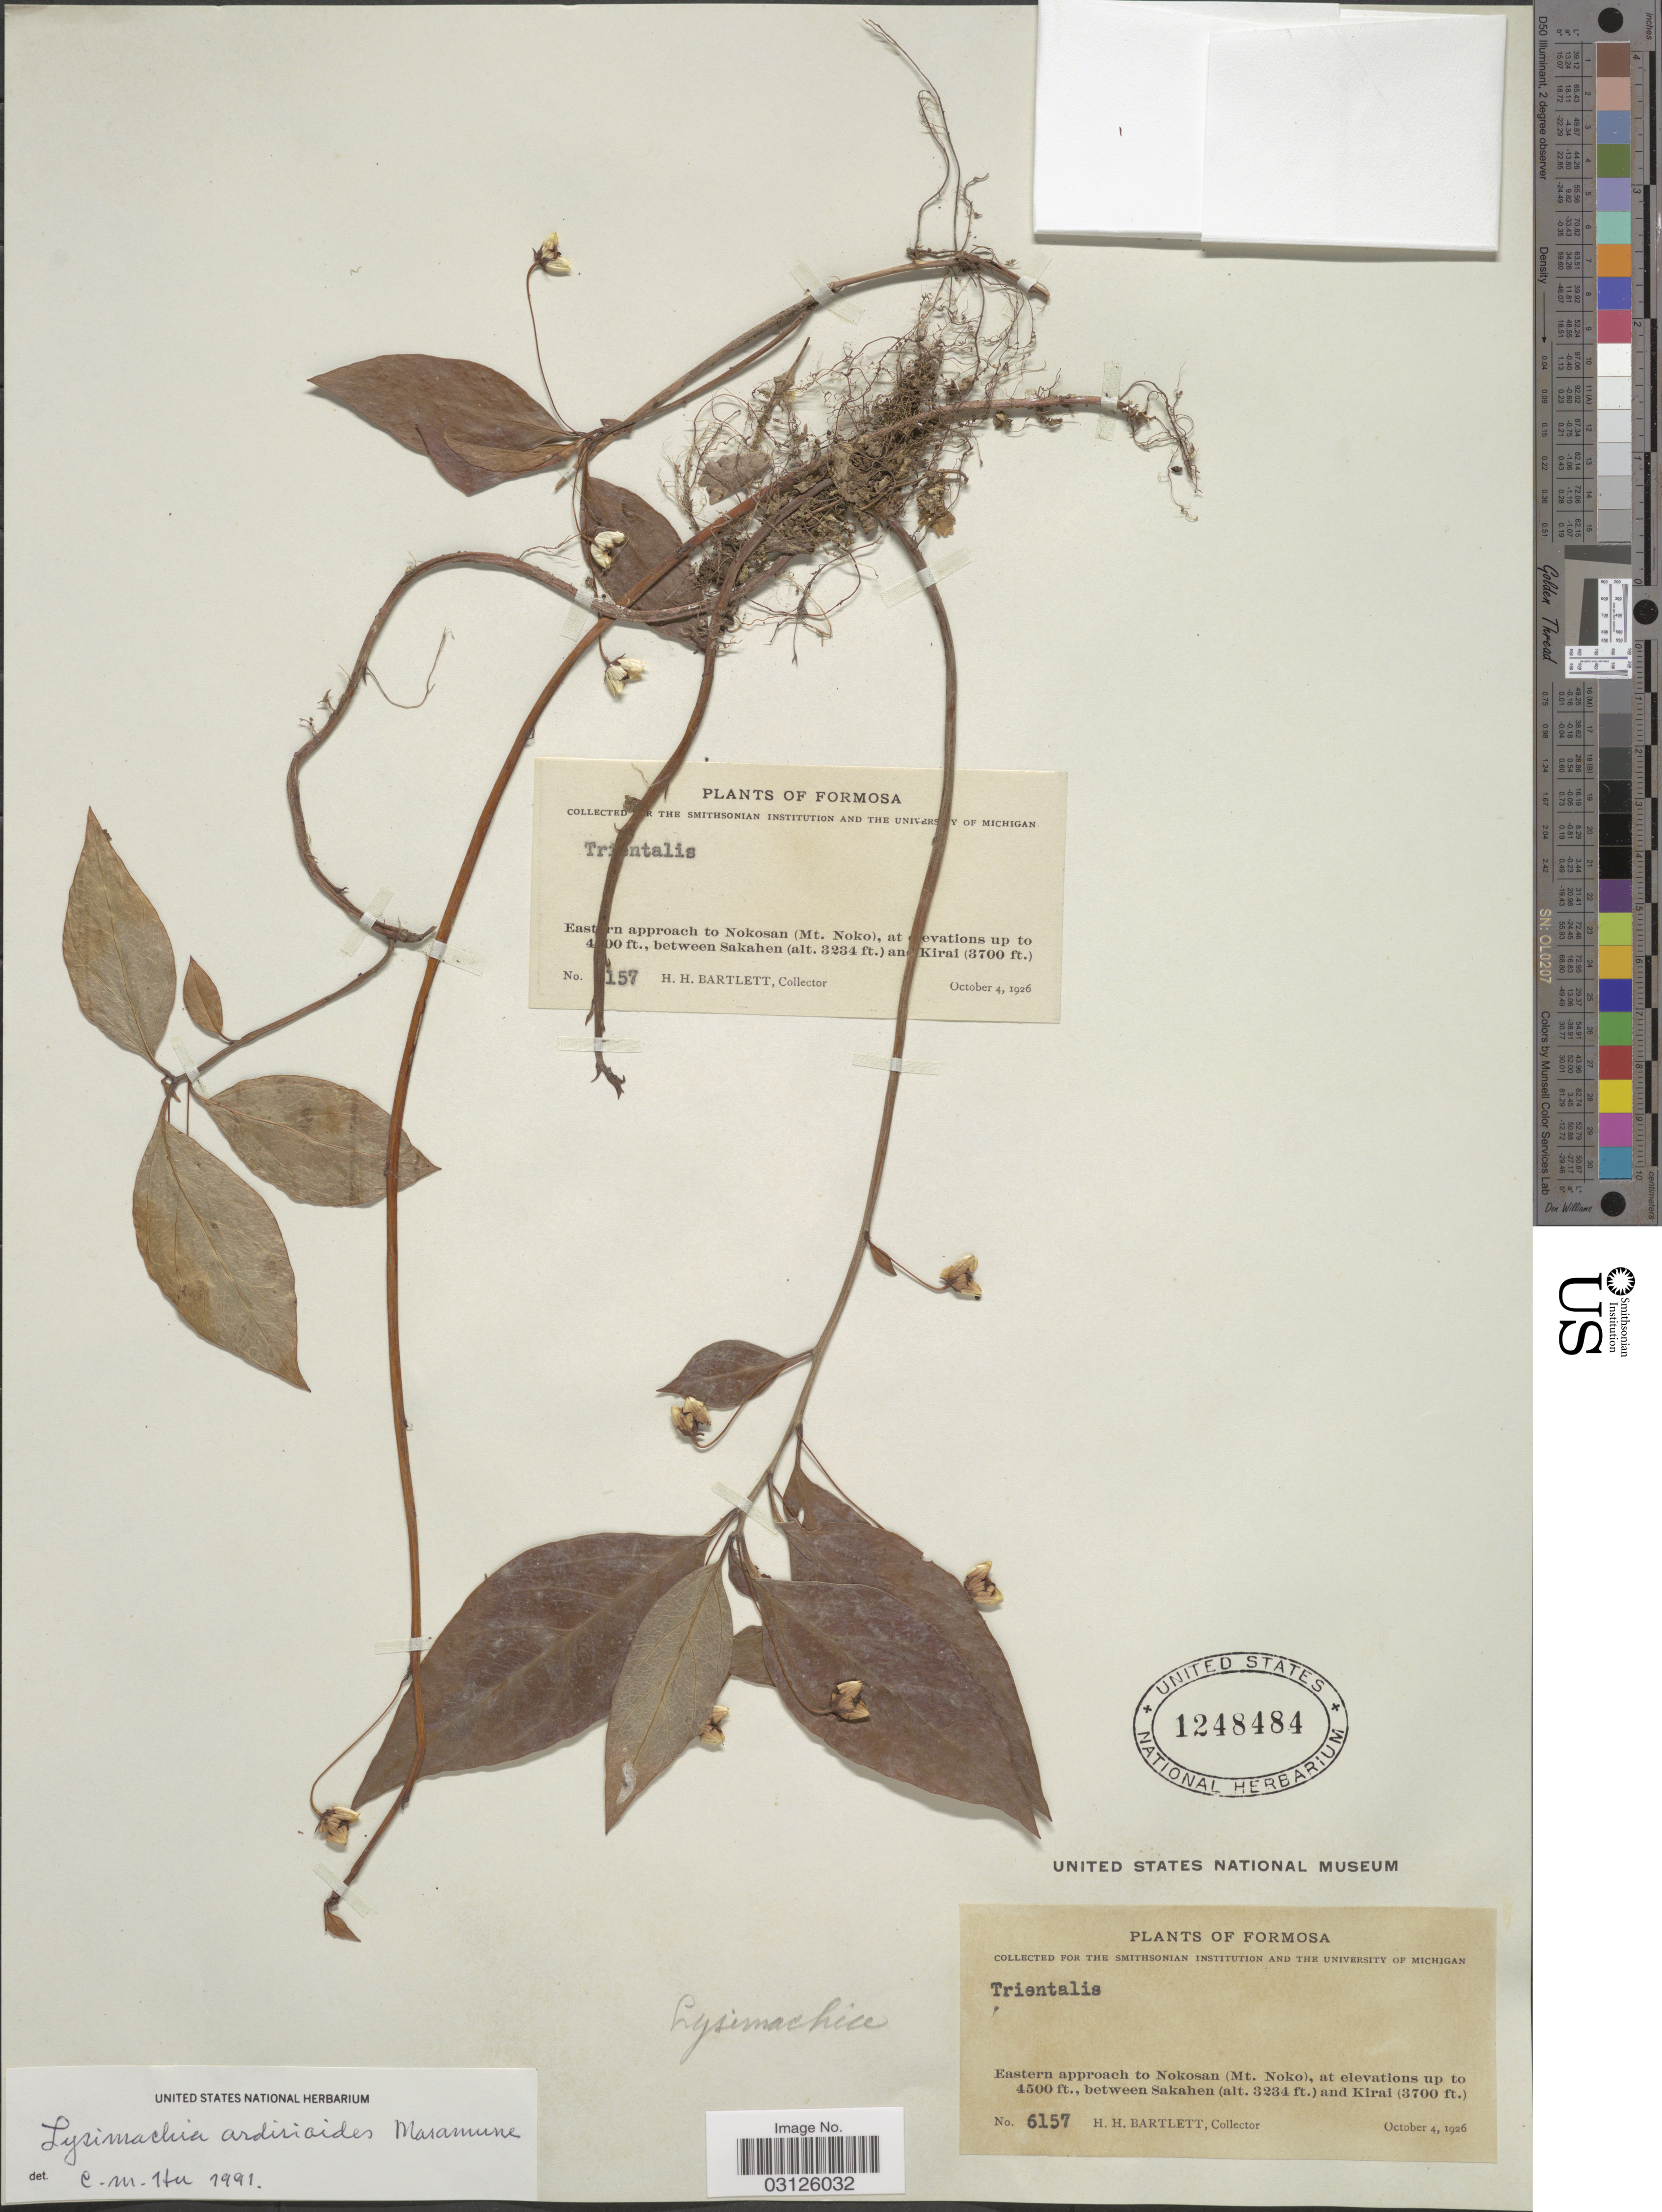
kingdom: Plantae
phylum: Tracheophyta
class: Magnoliopsida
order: Ericales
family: Primulaceae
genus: Lysimachia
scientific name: Lysimachia ardisioides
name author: Masam.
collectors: H. H. Bartlett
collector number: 6157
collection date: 1926-10-04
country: Taiwan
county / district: Hualien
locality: Formosa. Eatsern approach to Nokosan (Mt. Noko), between Sakahen and Kiral.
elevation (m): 1372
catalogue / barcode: US 1248484